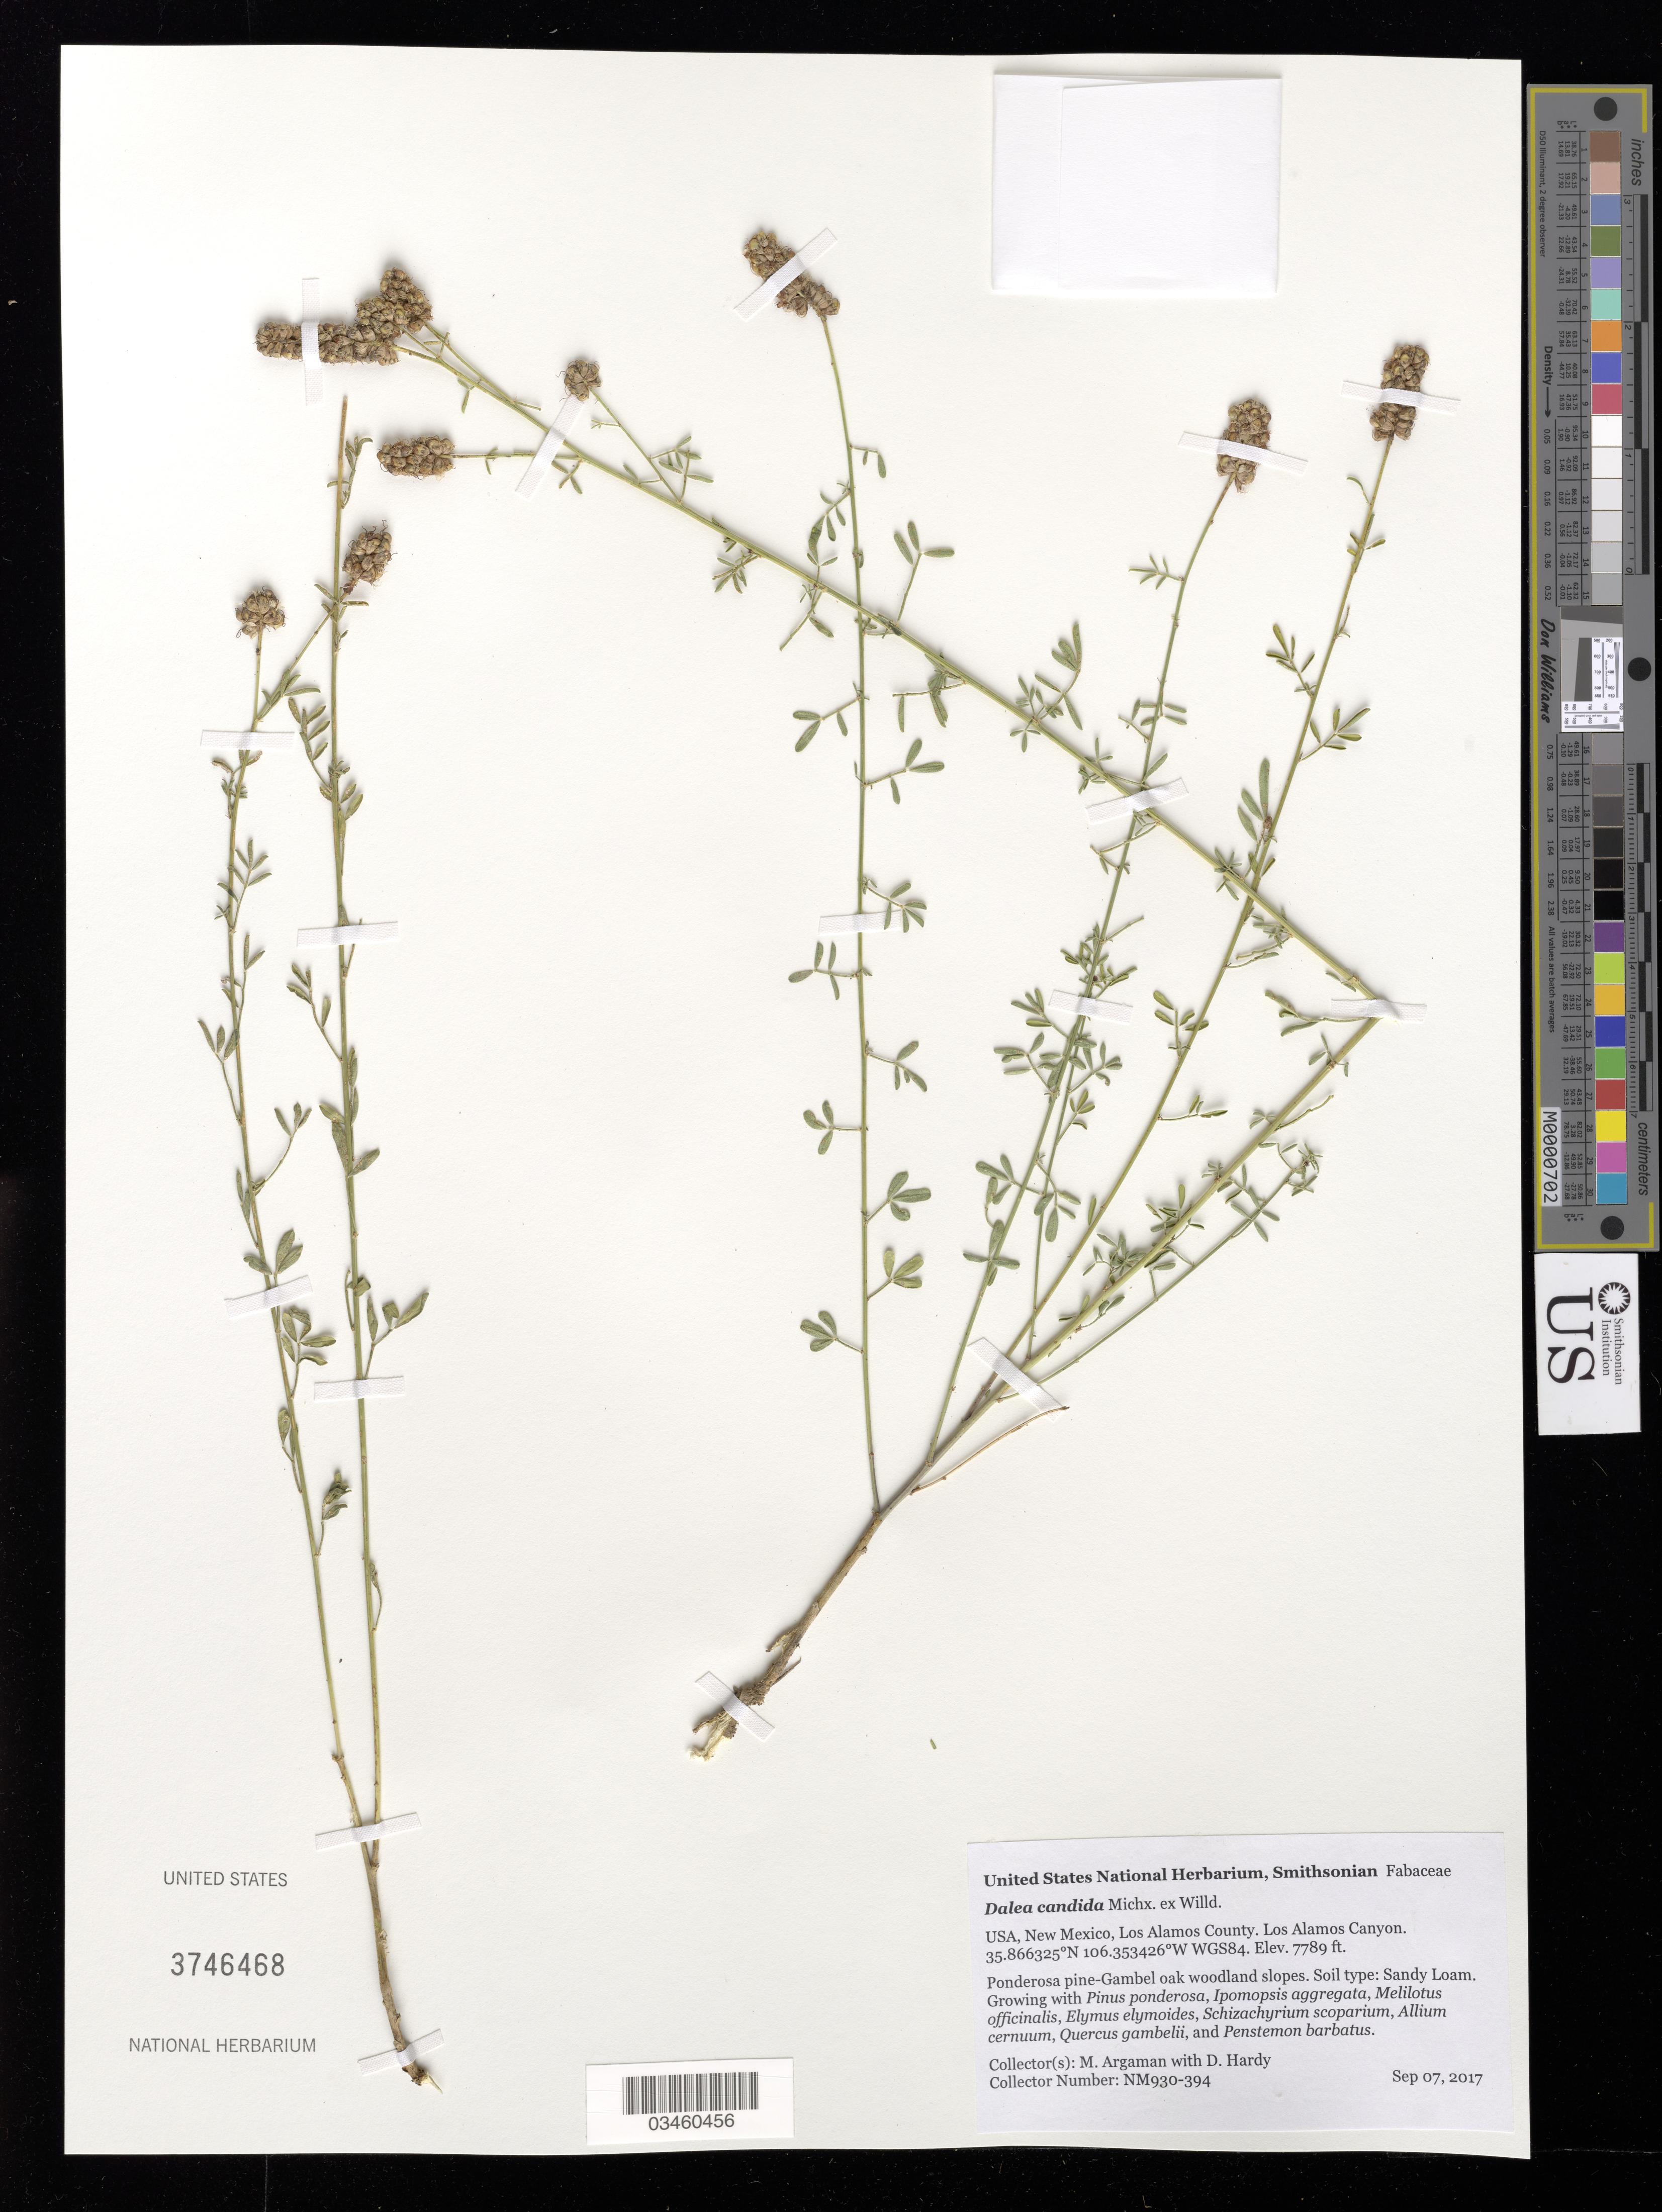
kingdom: Plantae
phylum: Tracheophyta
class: Magnoliopsida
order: Fabales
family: Fabaceae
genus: Dalea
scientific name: Dalea candida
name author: Michx. ex Willd.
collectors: M. Argaman & D. Hardy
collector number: NM930-394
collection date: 2017-09-07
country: United States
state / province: New Mexico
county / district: Los Alamos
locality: Los Alamos Canyon, W. Jemez Rd., Los Alamos Canyon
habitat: Sandy loam. Ponderosa pine-Gambel oak woodland slopes.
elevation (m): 2374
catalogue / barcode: US 3746468